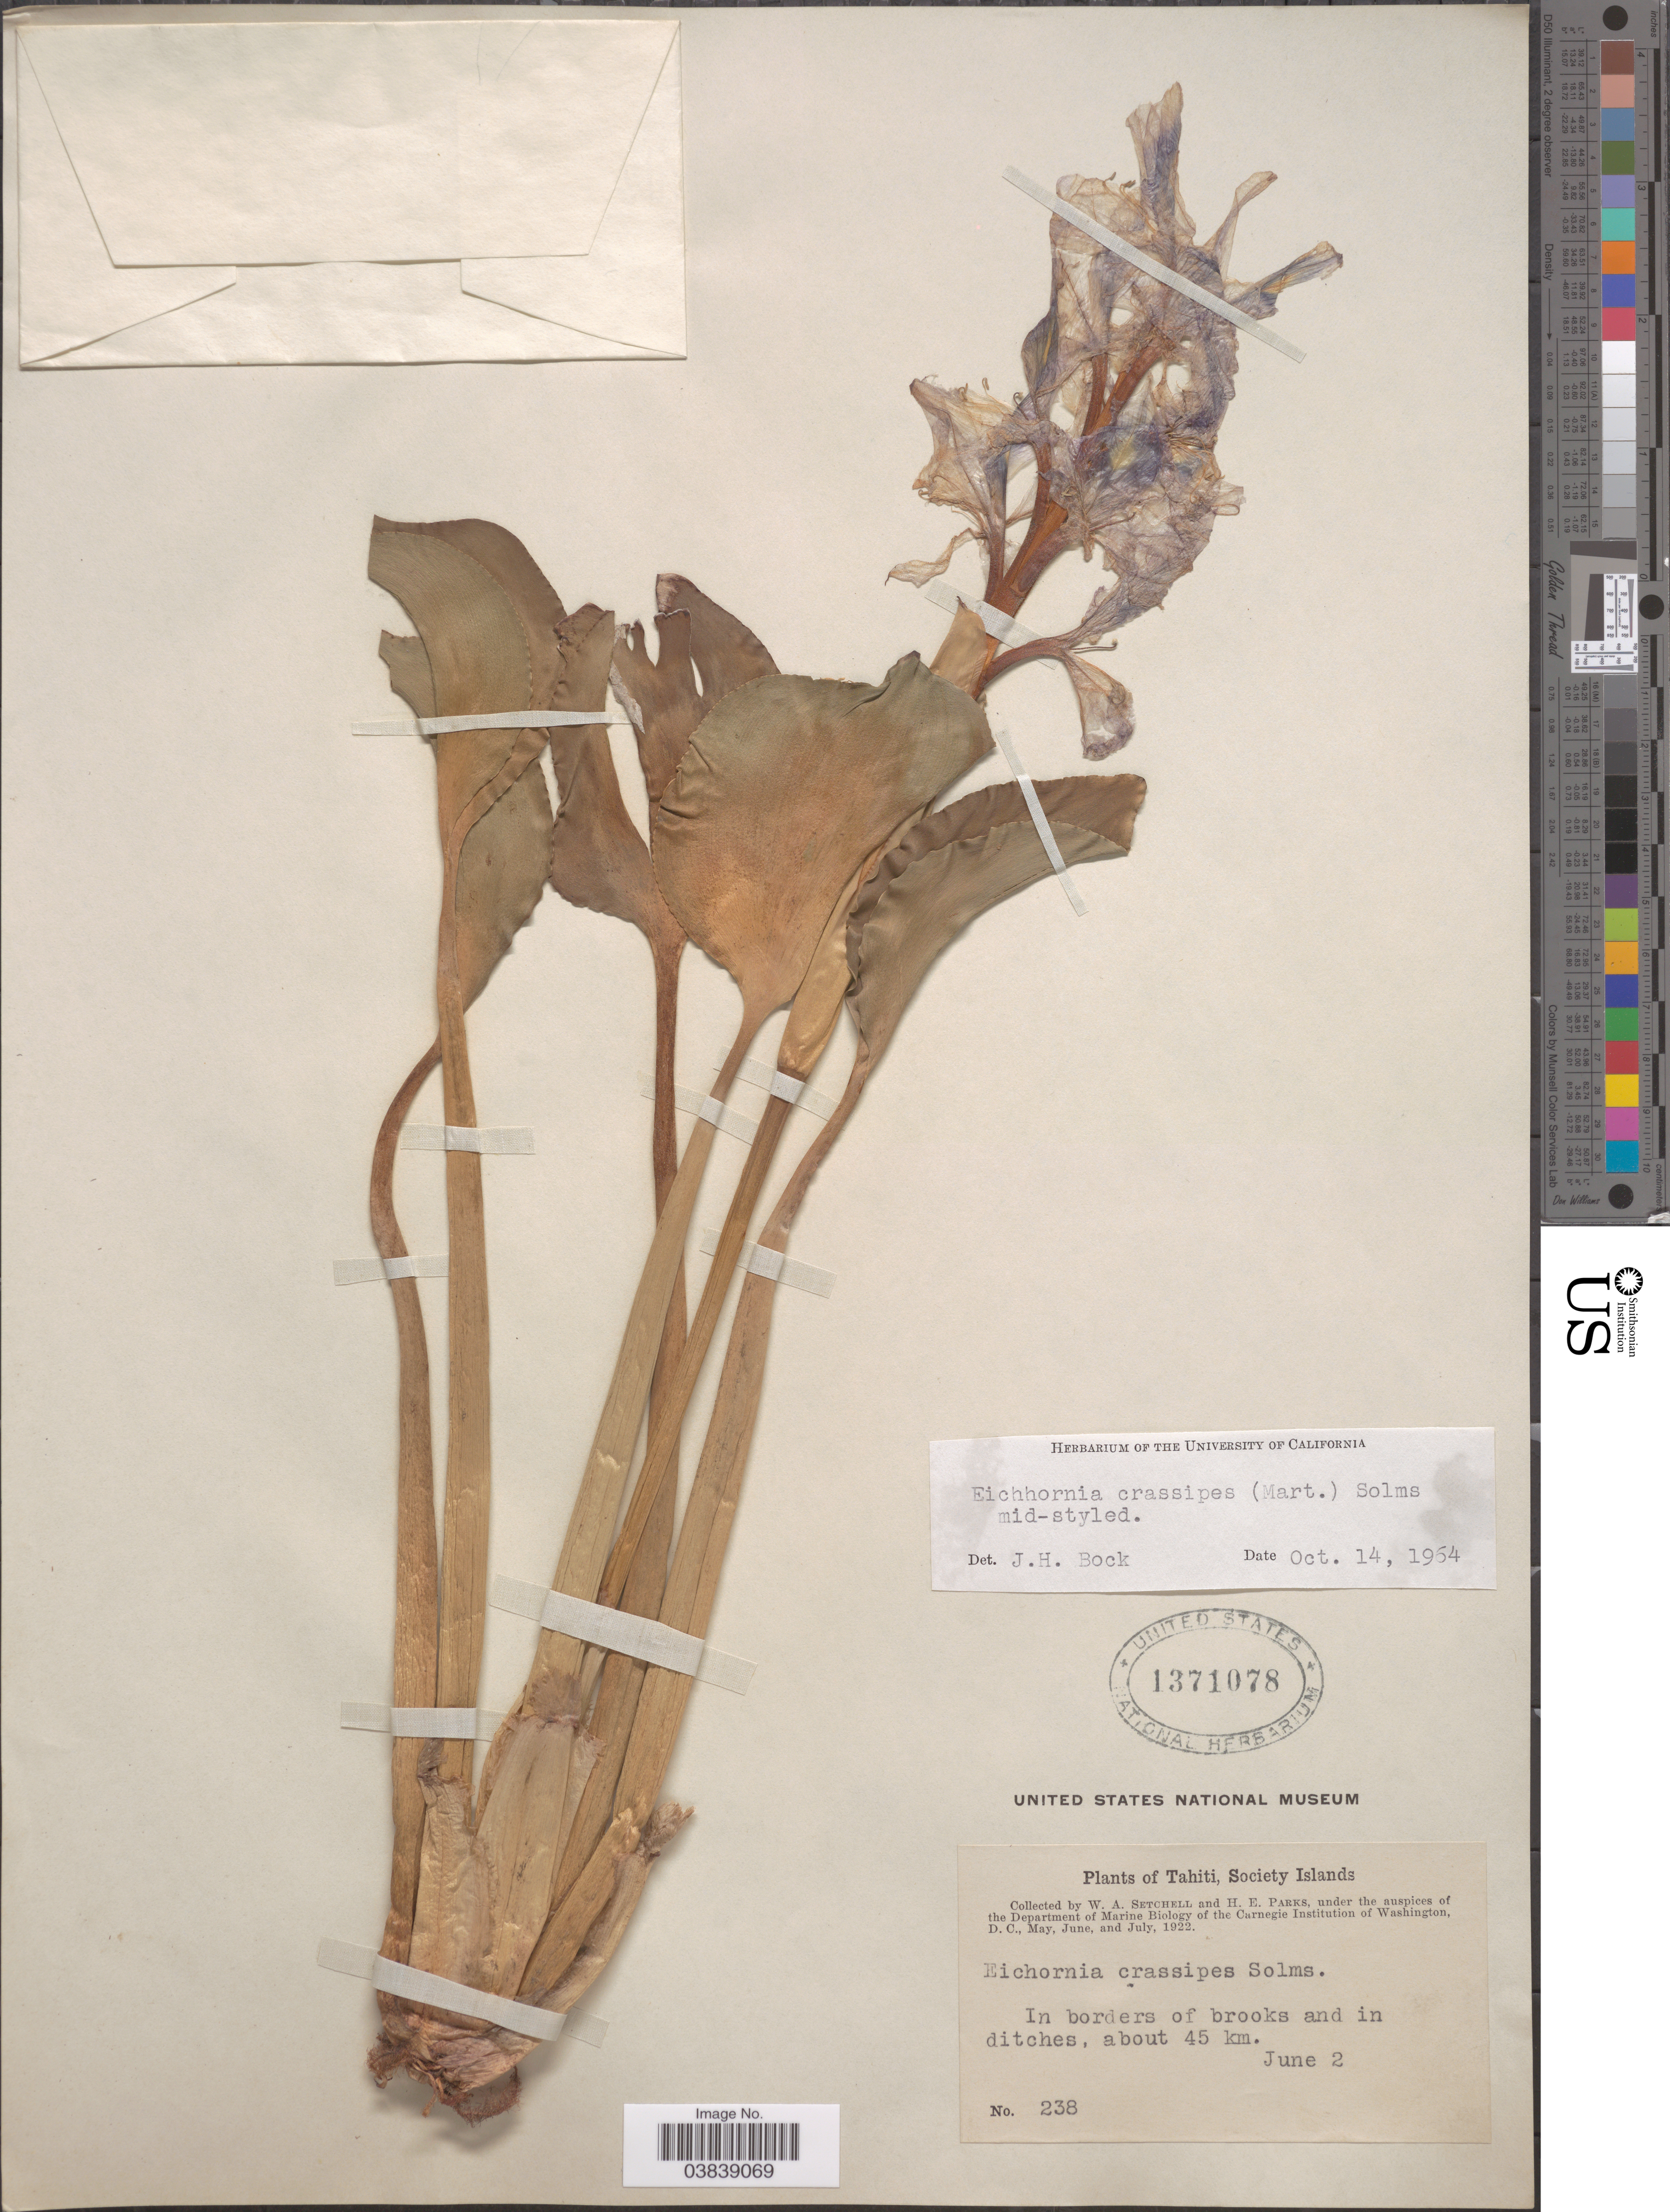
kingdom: Plantae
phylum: Tracheophyta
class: Liliopsida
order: Commelinales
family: Pontederiaceae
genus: Eichhornia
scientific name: Eichhornia crassipes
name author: (Mart.) Solms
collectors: W. Setchell & H. E. Parks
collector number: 238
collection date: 1922-06-02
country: French Polynesia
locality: Tahiti, Society Islands. About 45 km.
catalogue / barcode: US 1371078